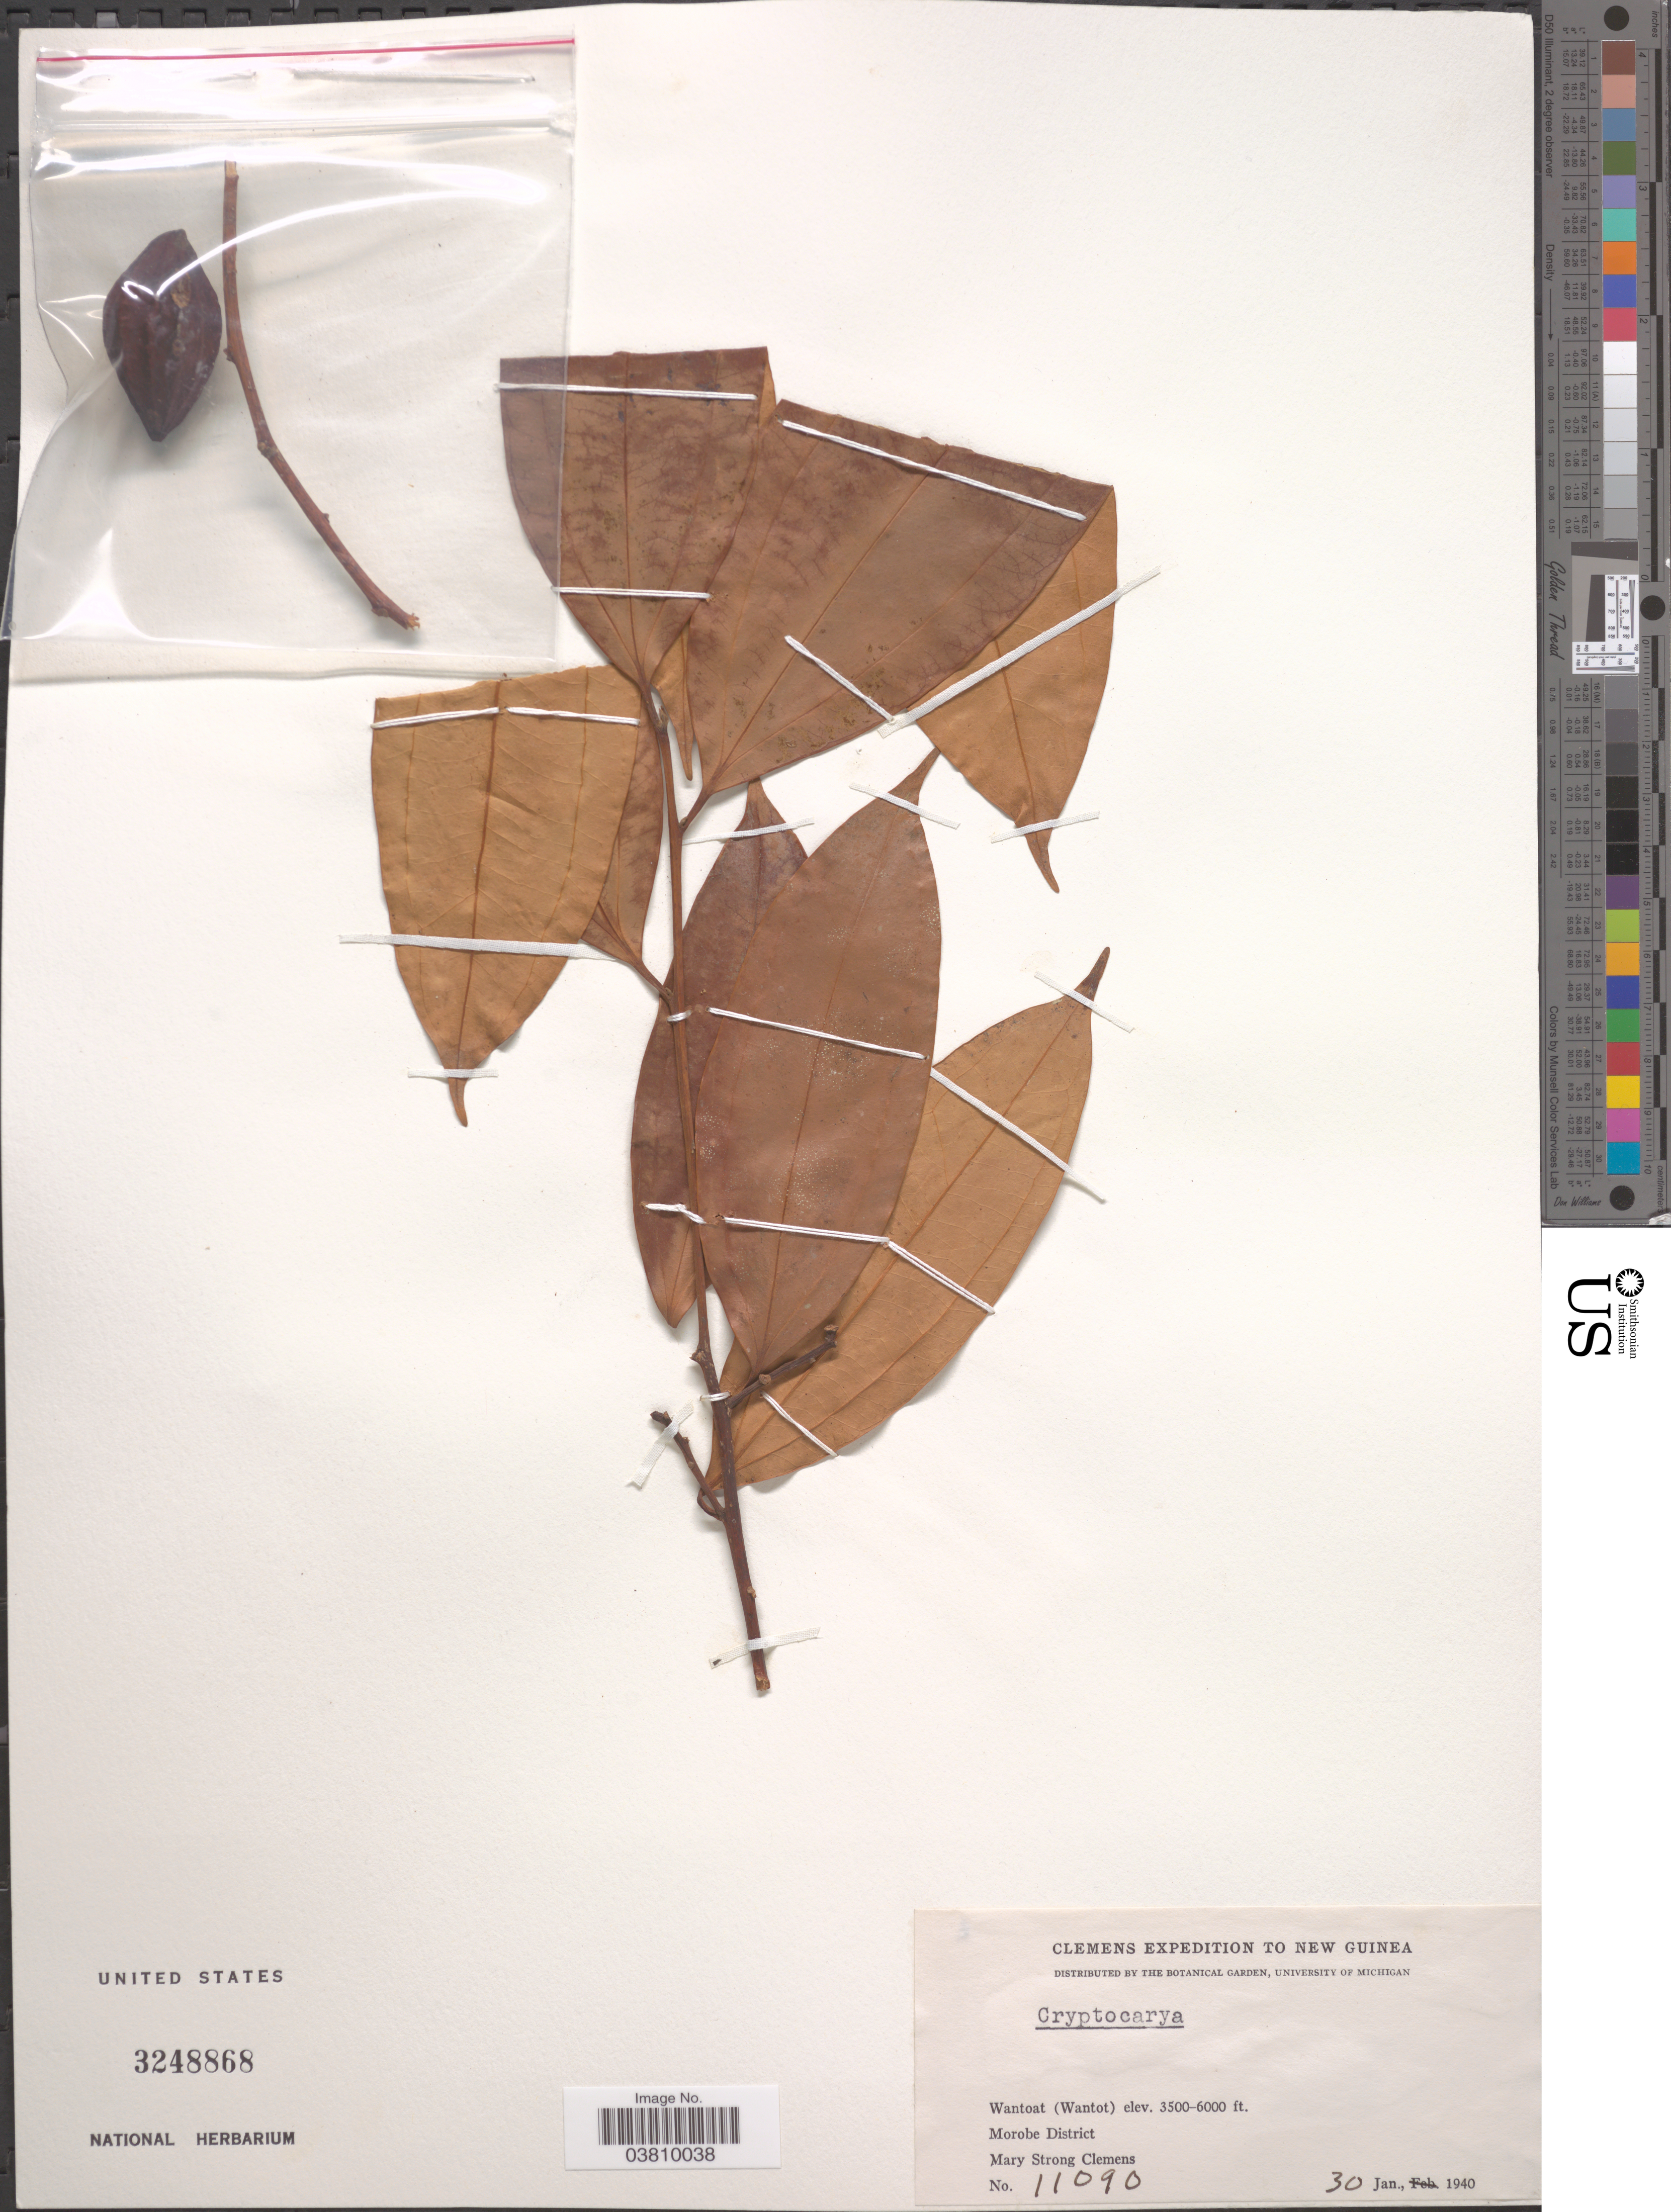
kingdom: Plantae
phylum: Tracheophyta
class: Magnoliopsida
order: Laurales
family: Lauraceae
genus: Cryptocarya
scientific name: Cryptocarya sp.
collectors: M. S. Clemens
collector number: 11090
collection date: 1940-01-30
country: Papua New Guinea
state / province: Morobe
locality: New Guinea. Wantoat (Wantot) Morobe District.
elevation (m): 1067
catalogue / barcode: US 3248868